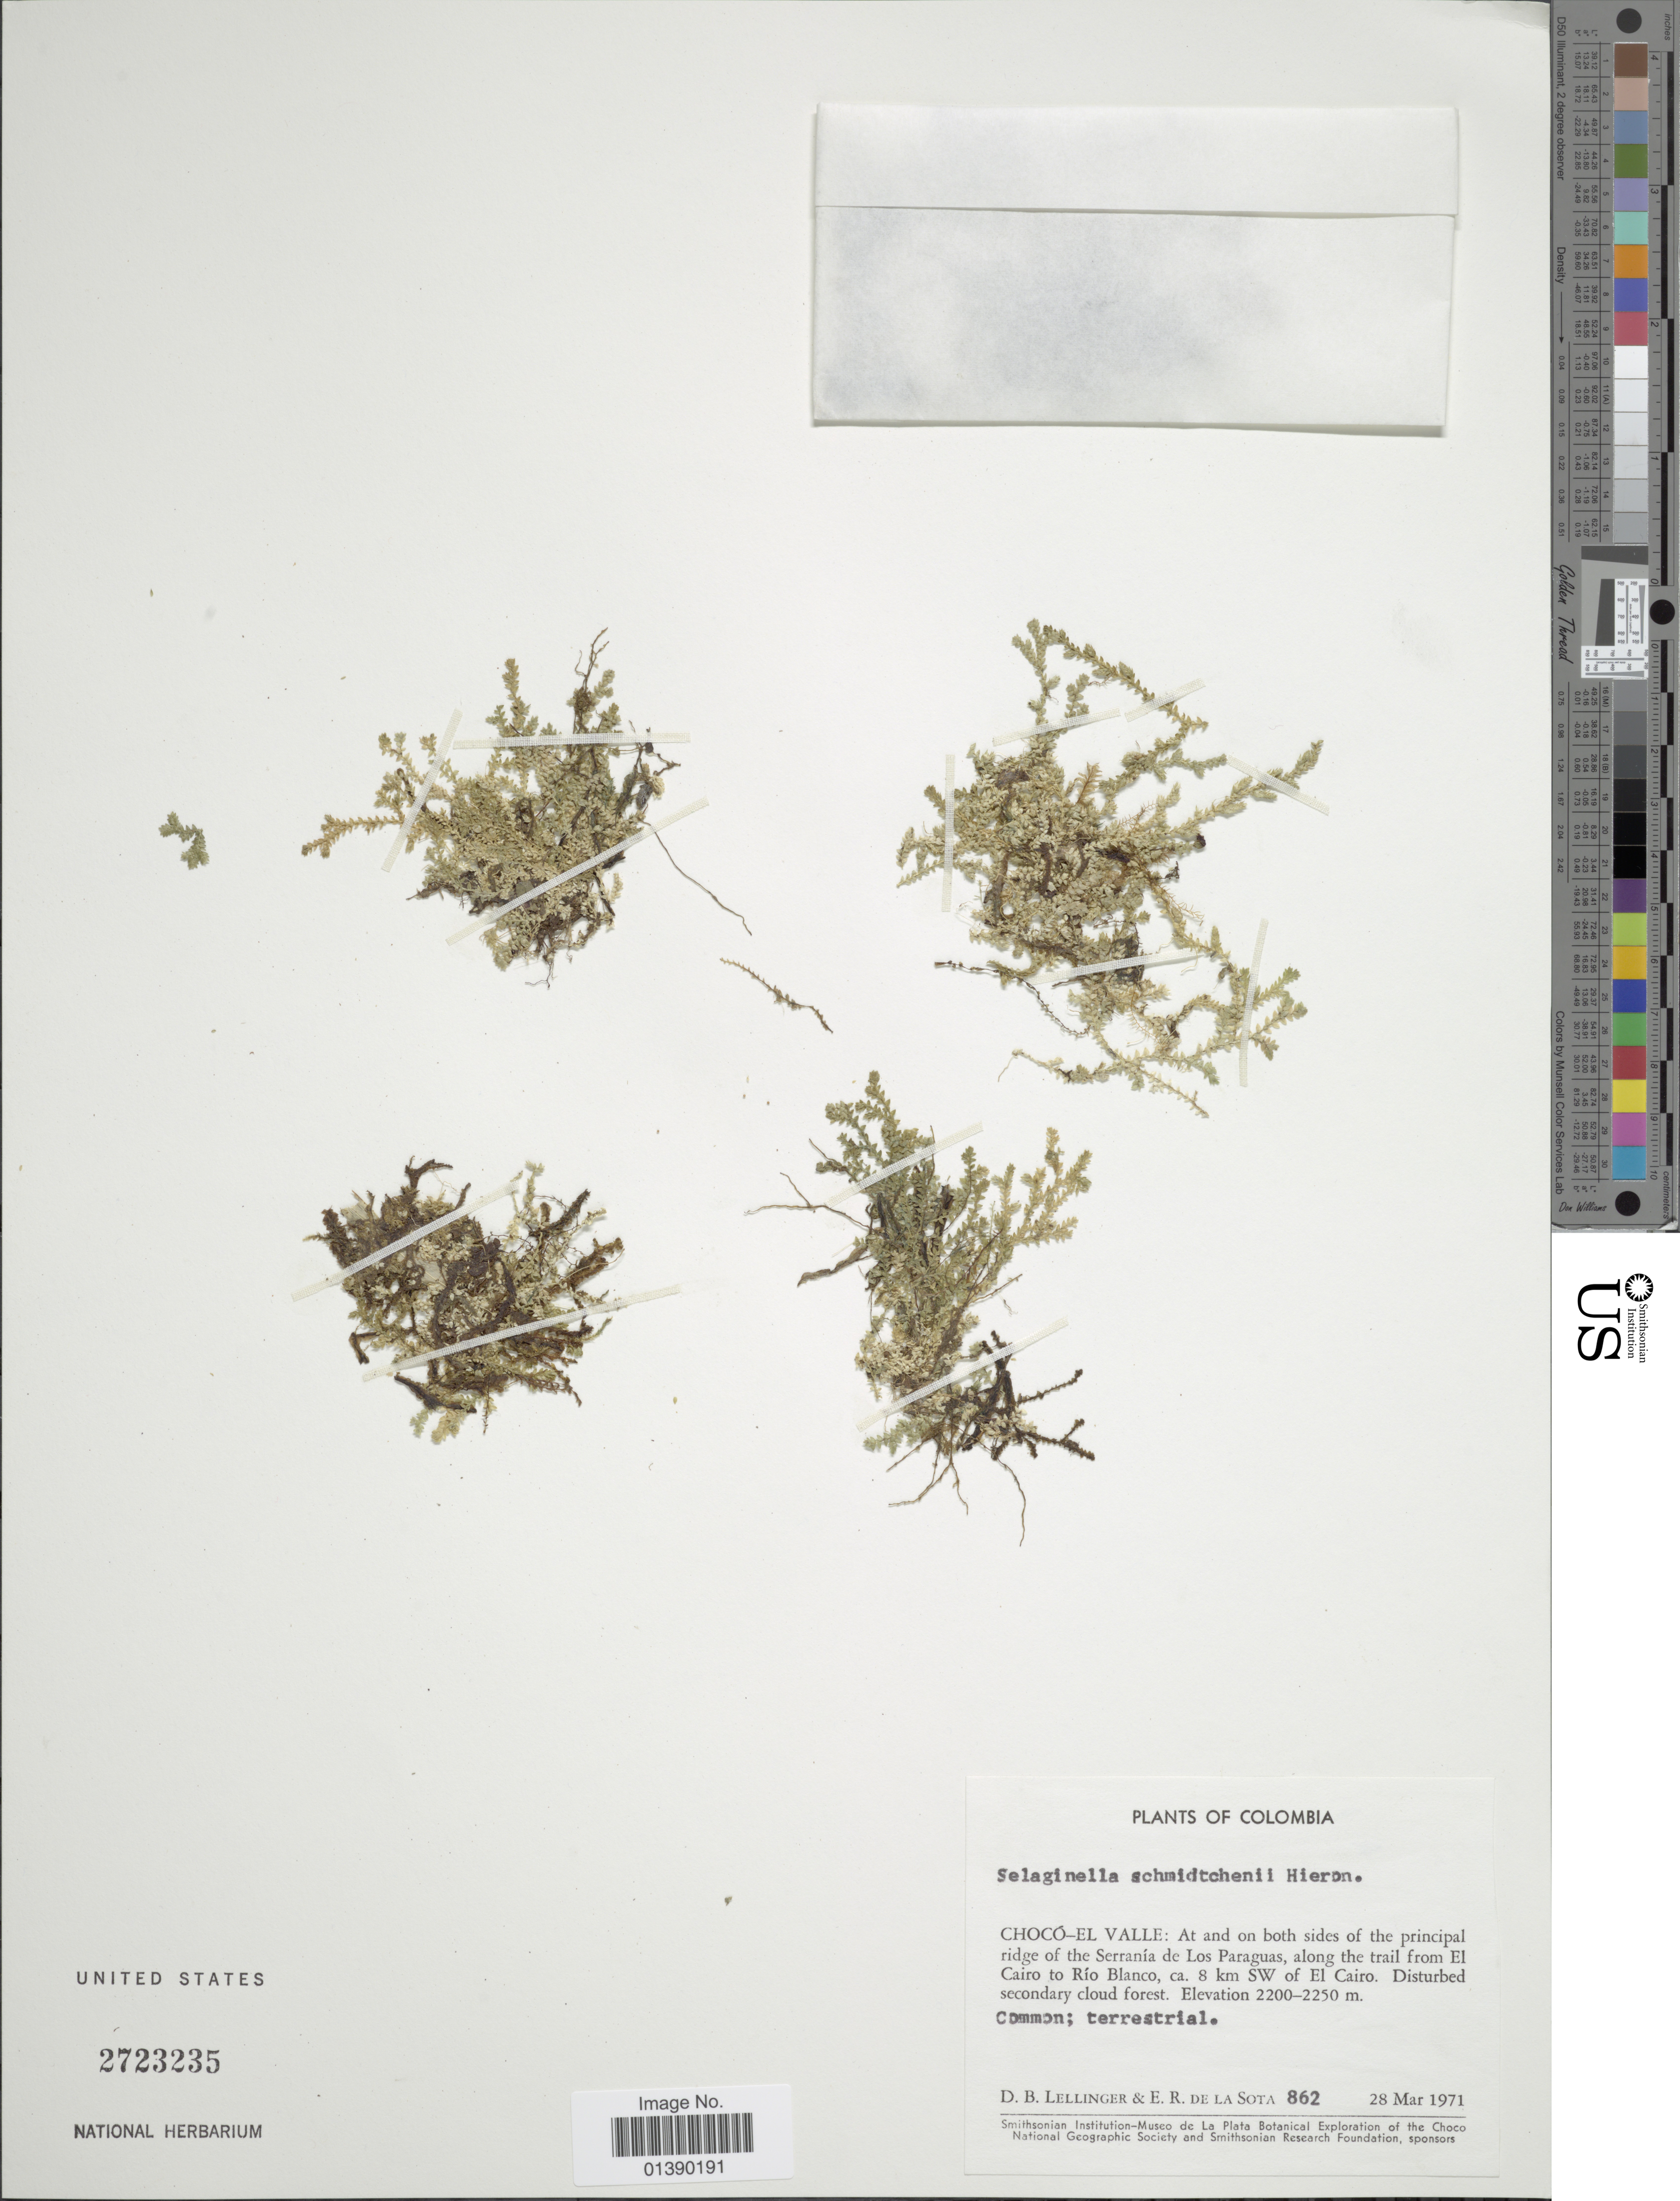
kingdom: Plantae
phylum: Tracheophyta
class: Lycopodiopsida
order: Selaginellales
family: Selaginellaceae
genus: Selaginella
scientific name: Selaginella atirrensis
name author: Hieron. in Engl. & Prantl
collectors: D. B. Lellinger & E. R. de la Sota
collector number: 862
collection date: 1971-03-28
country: Colombia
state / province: Chocó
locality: El Valle: At and on both sides of the principal ridge of the Serranía de Los Paraguas, along the trail from El Cairo to Río Blanco, ca 8 km SW of El Cairo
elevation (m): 2200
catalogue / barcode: US 2723235